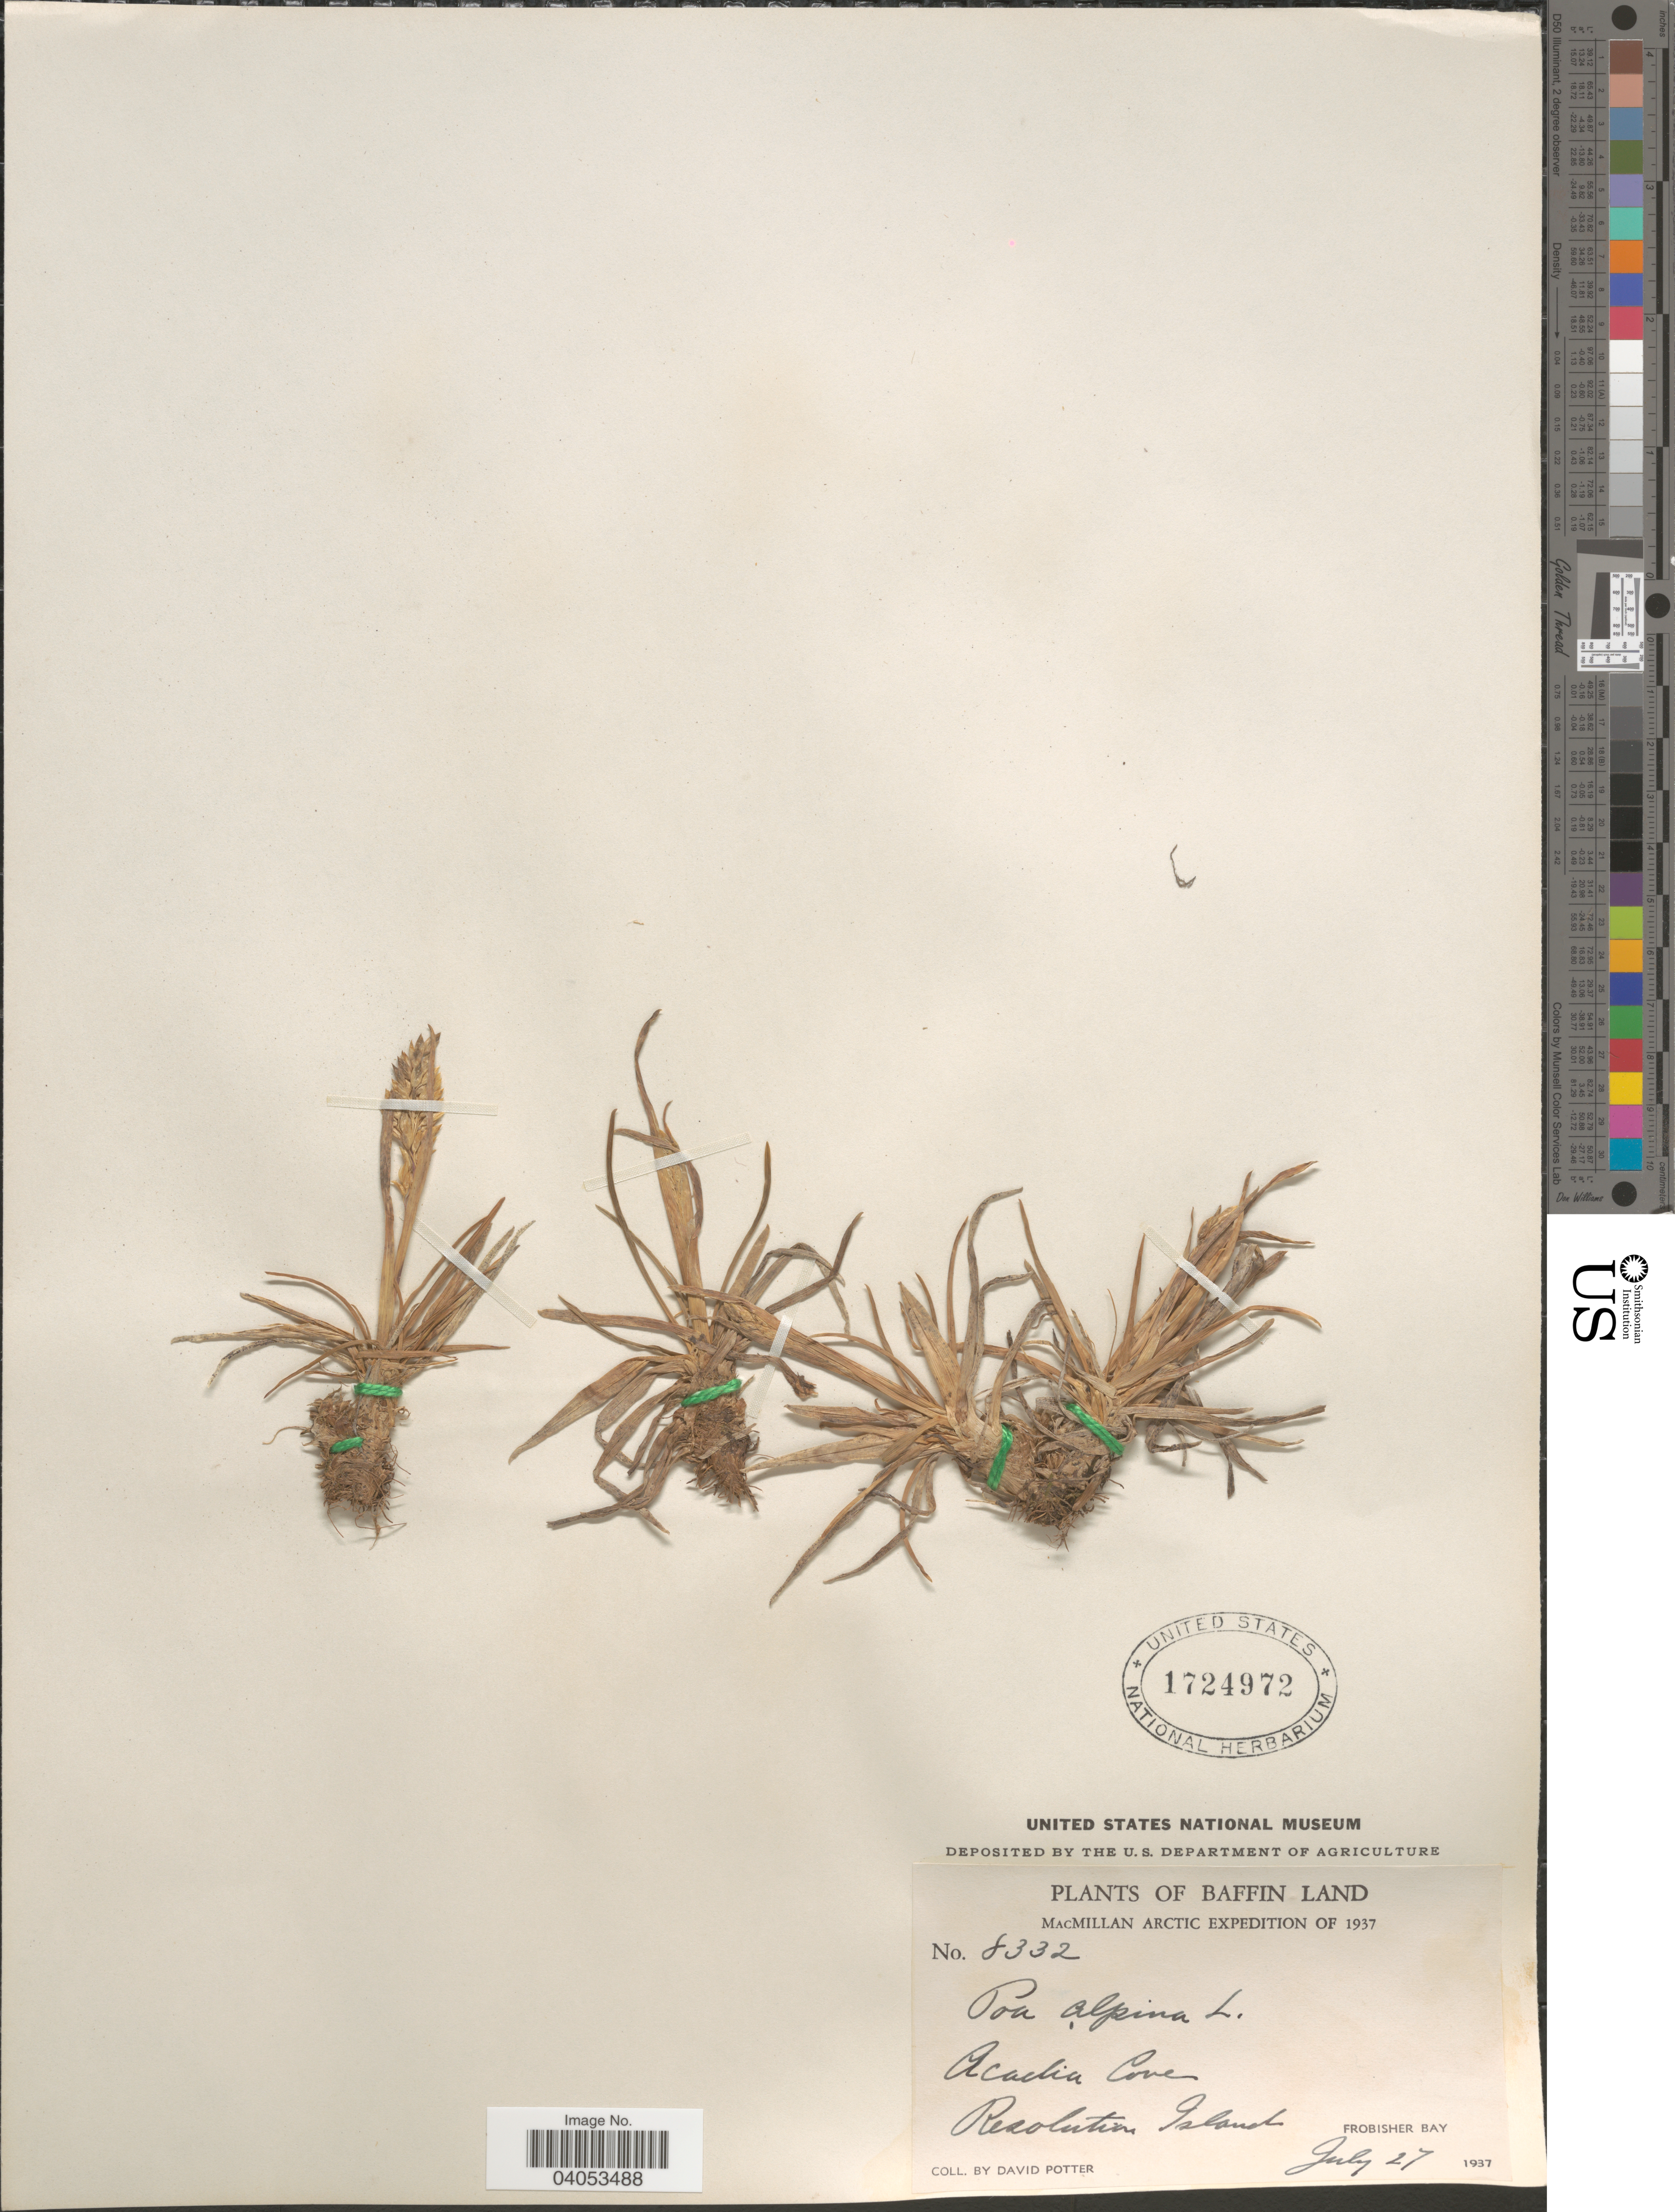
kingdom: Plantae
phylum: Tracheophyta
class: Liliopsida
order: Poales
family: Poaceae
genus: Poa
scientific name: Poa alpina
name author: L.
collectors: D. Potter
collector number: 8332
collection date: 1937-07-27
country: Canada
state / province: Nunavut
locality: Baffin Land. Acadia Cove. Resolution Island, Frobisher Bay.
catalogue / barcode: US 1724972